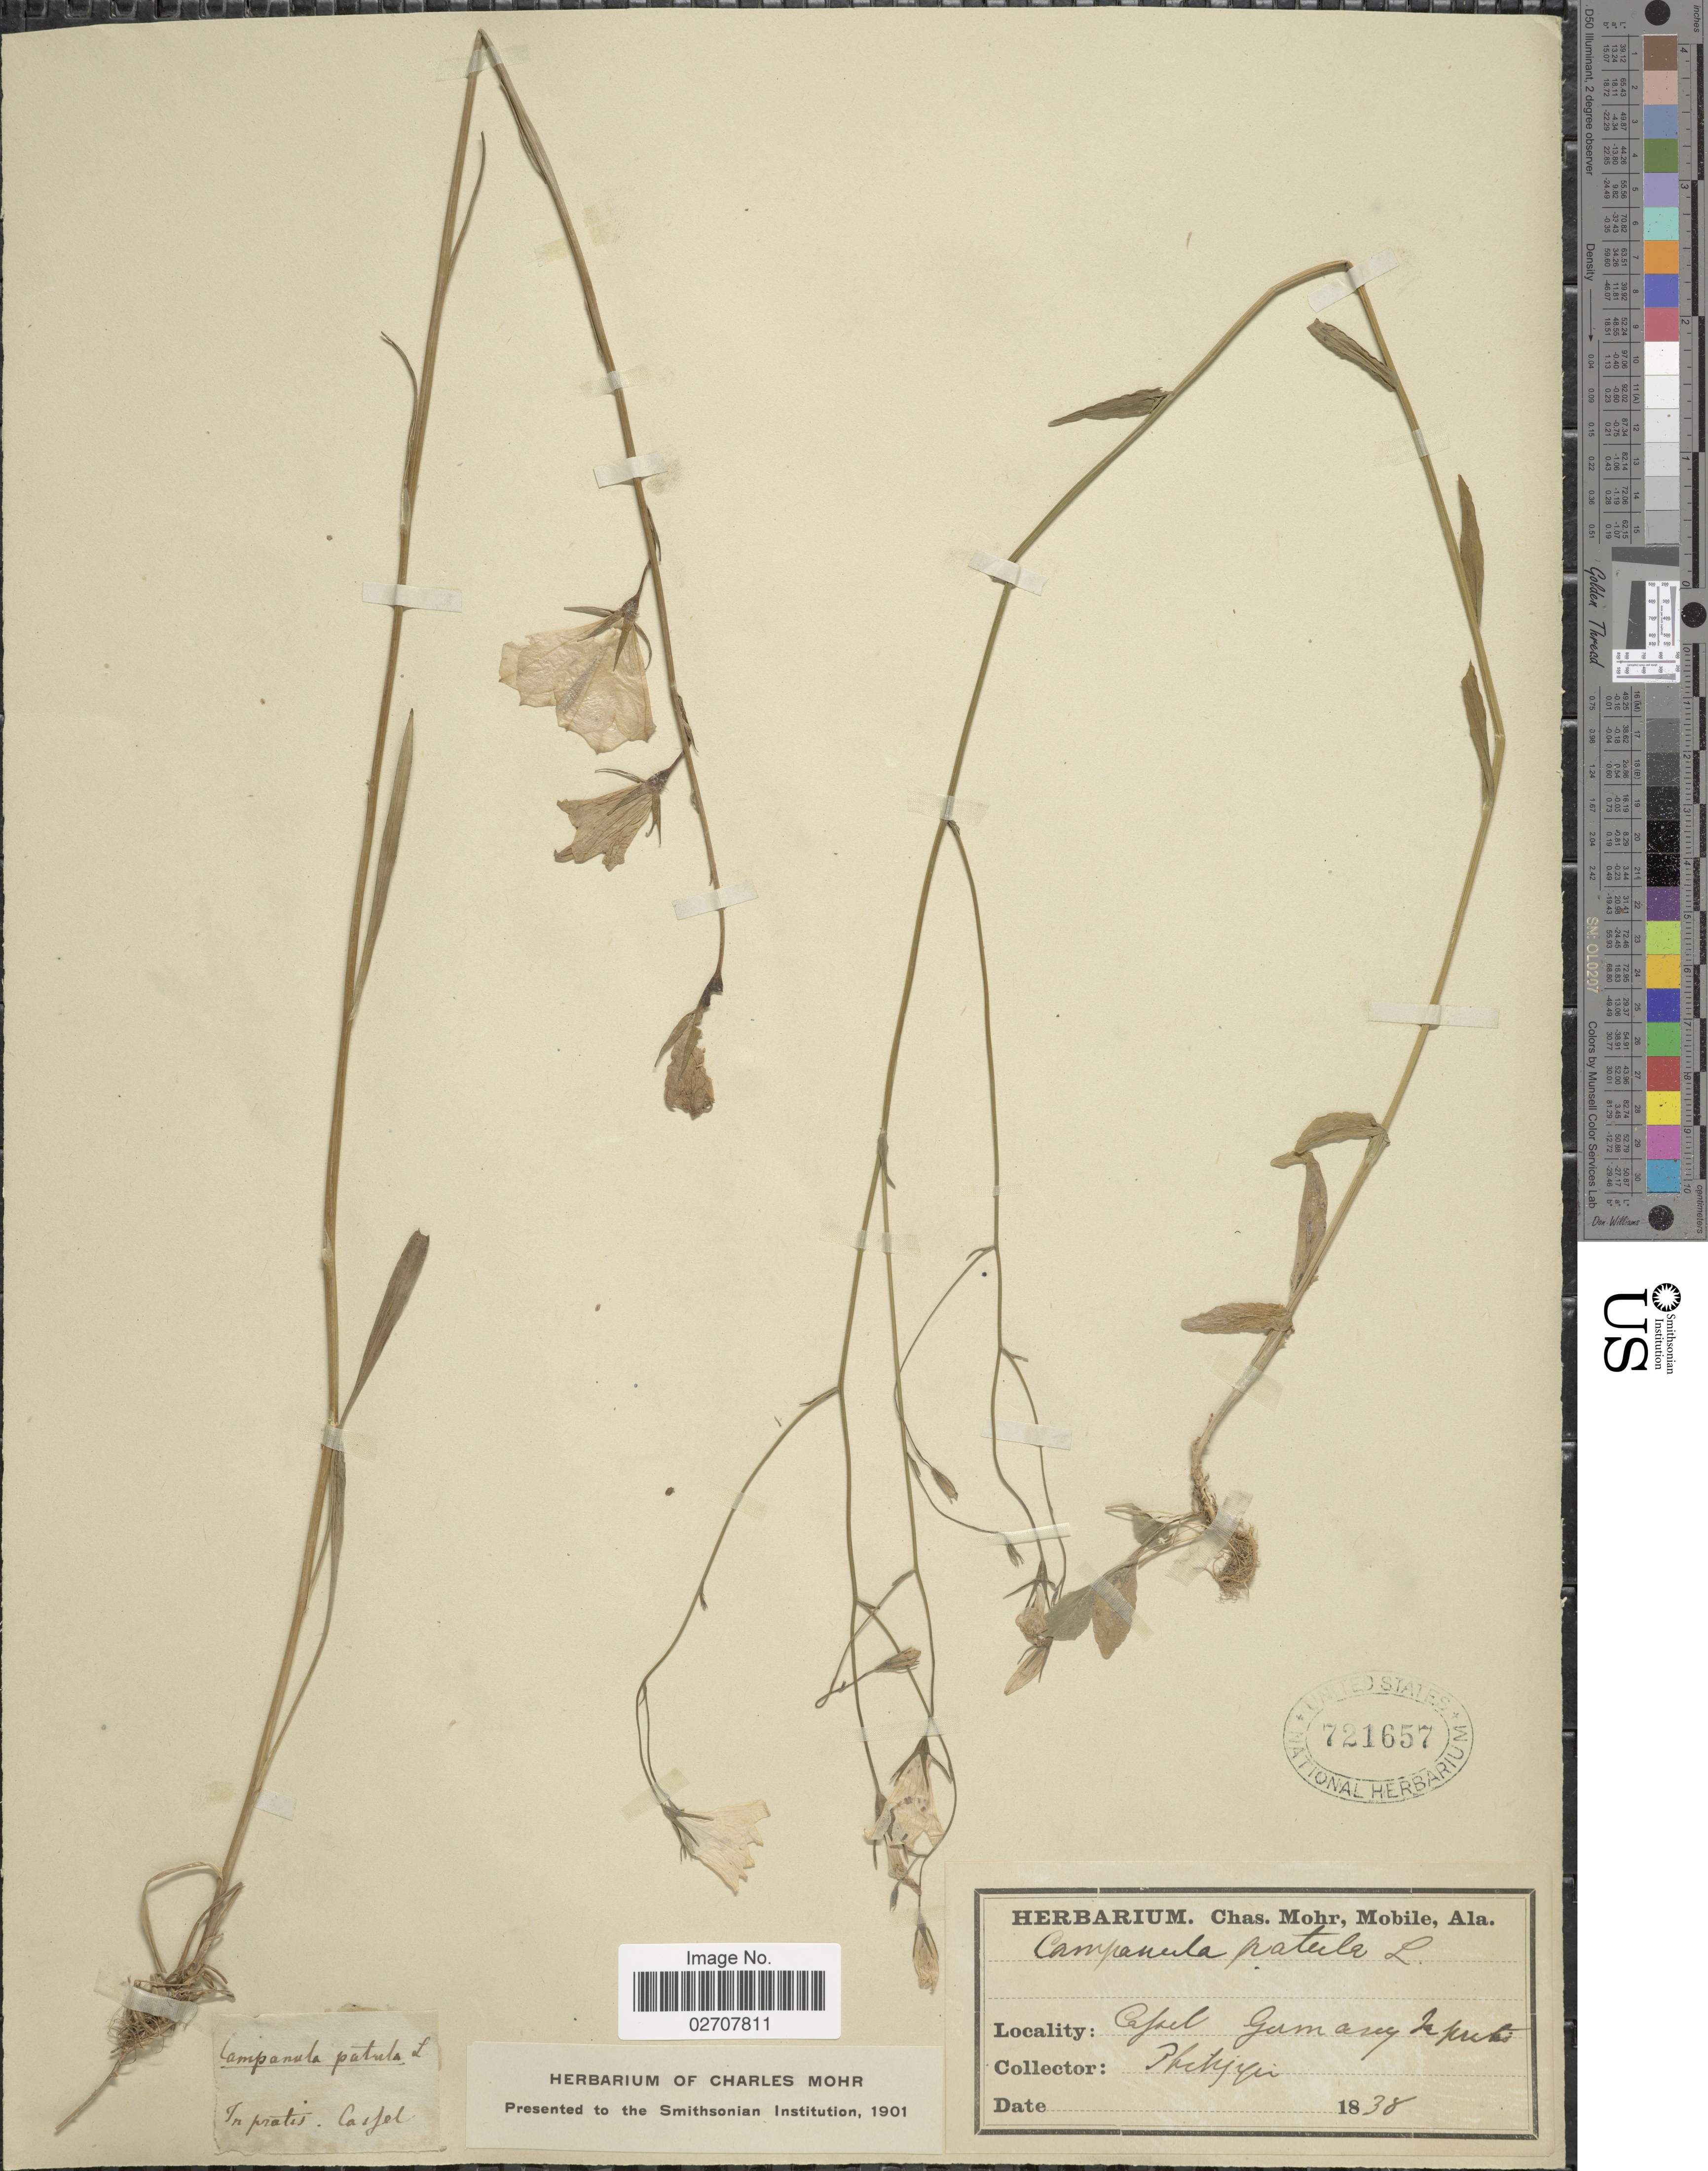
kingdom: Plantae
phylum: Tracheophyta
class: Magnoliopsida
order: Asterales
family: Campanulaceae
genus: Campanula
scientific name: Campanula patula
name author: L.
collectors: -. Philippi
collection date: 1838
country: Germany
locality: Cassel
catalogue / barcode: US 721657